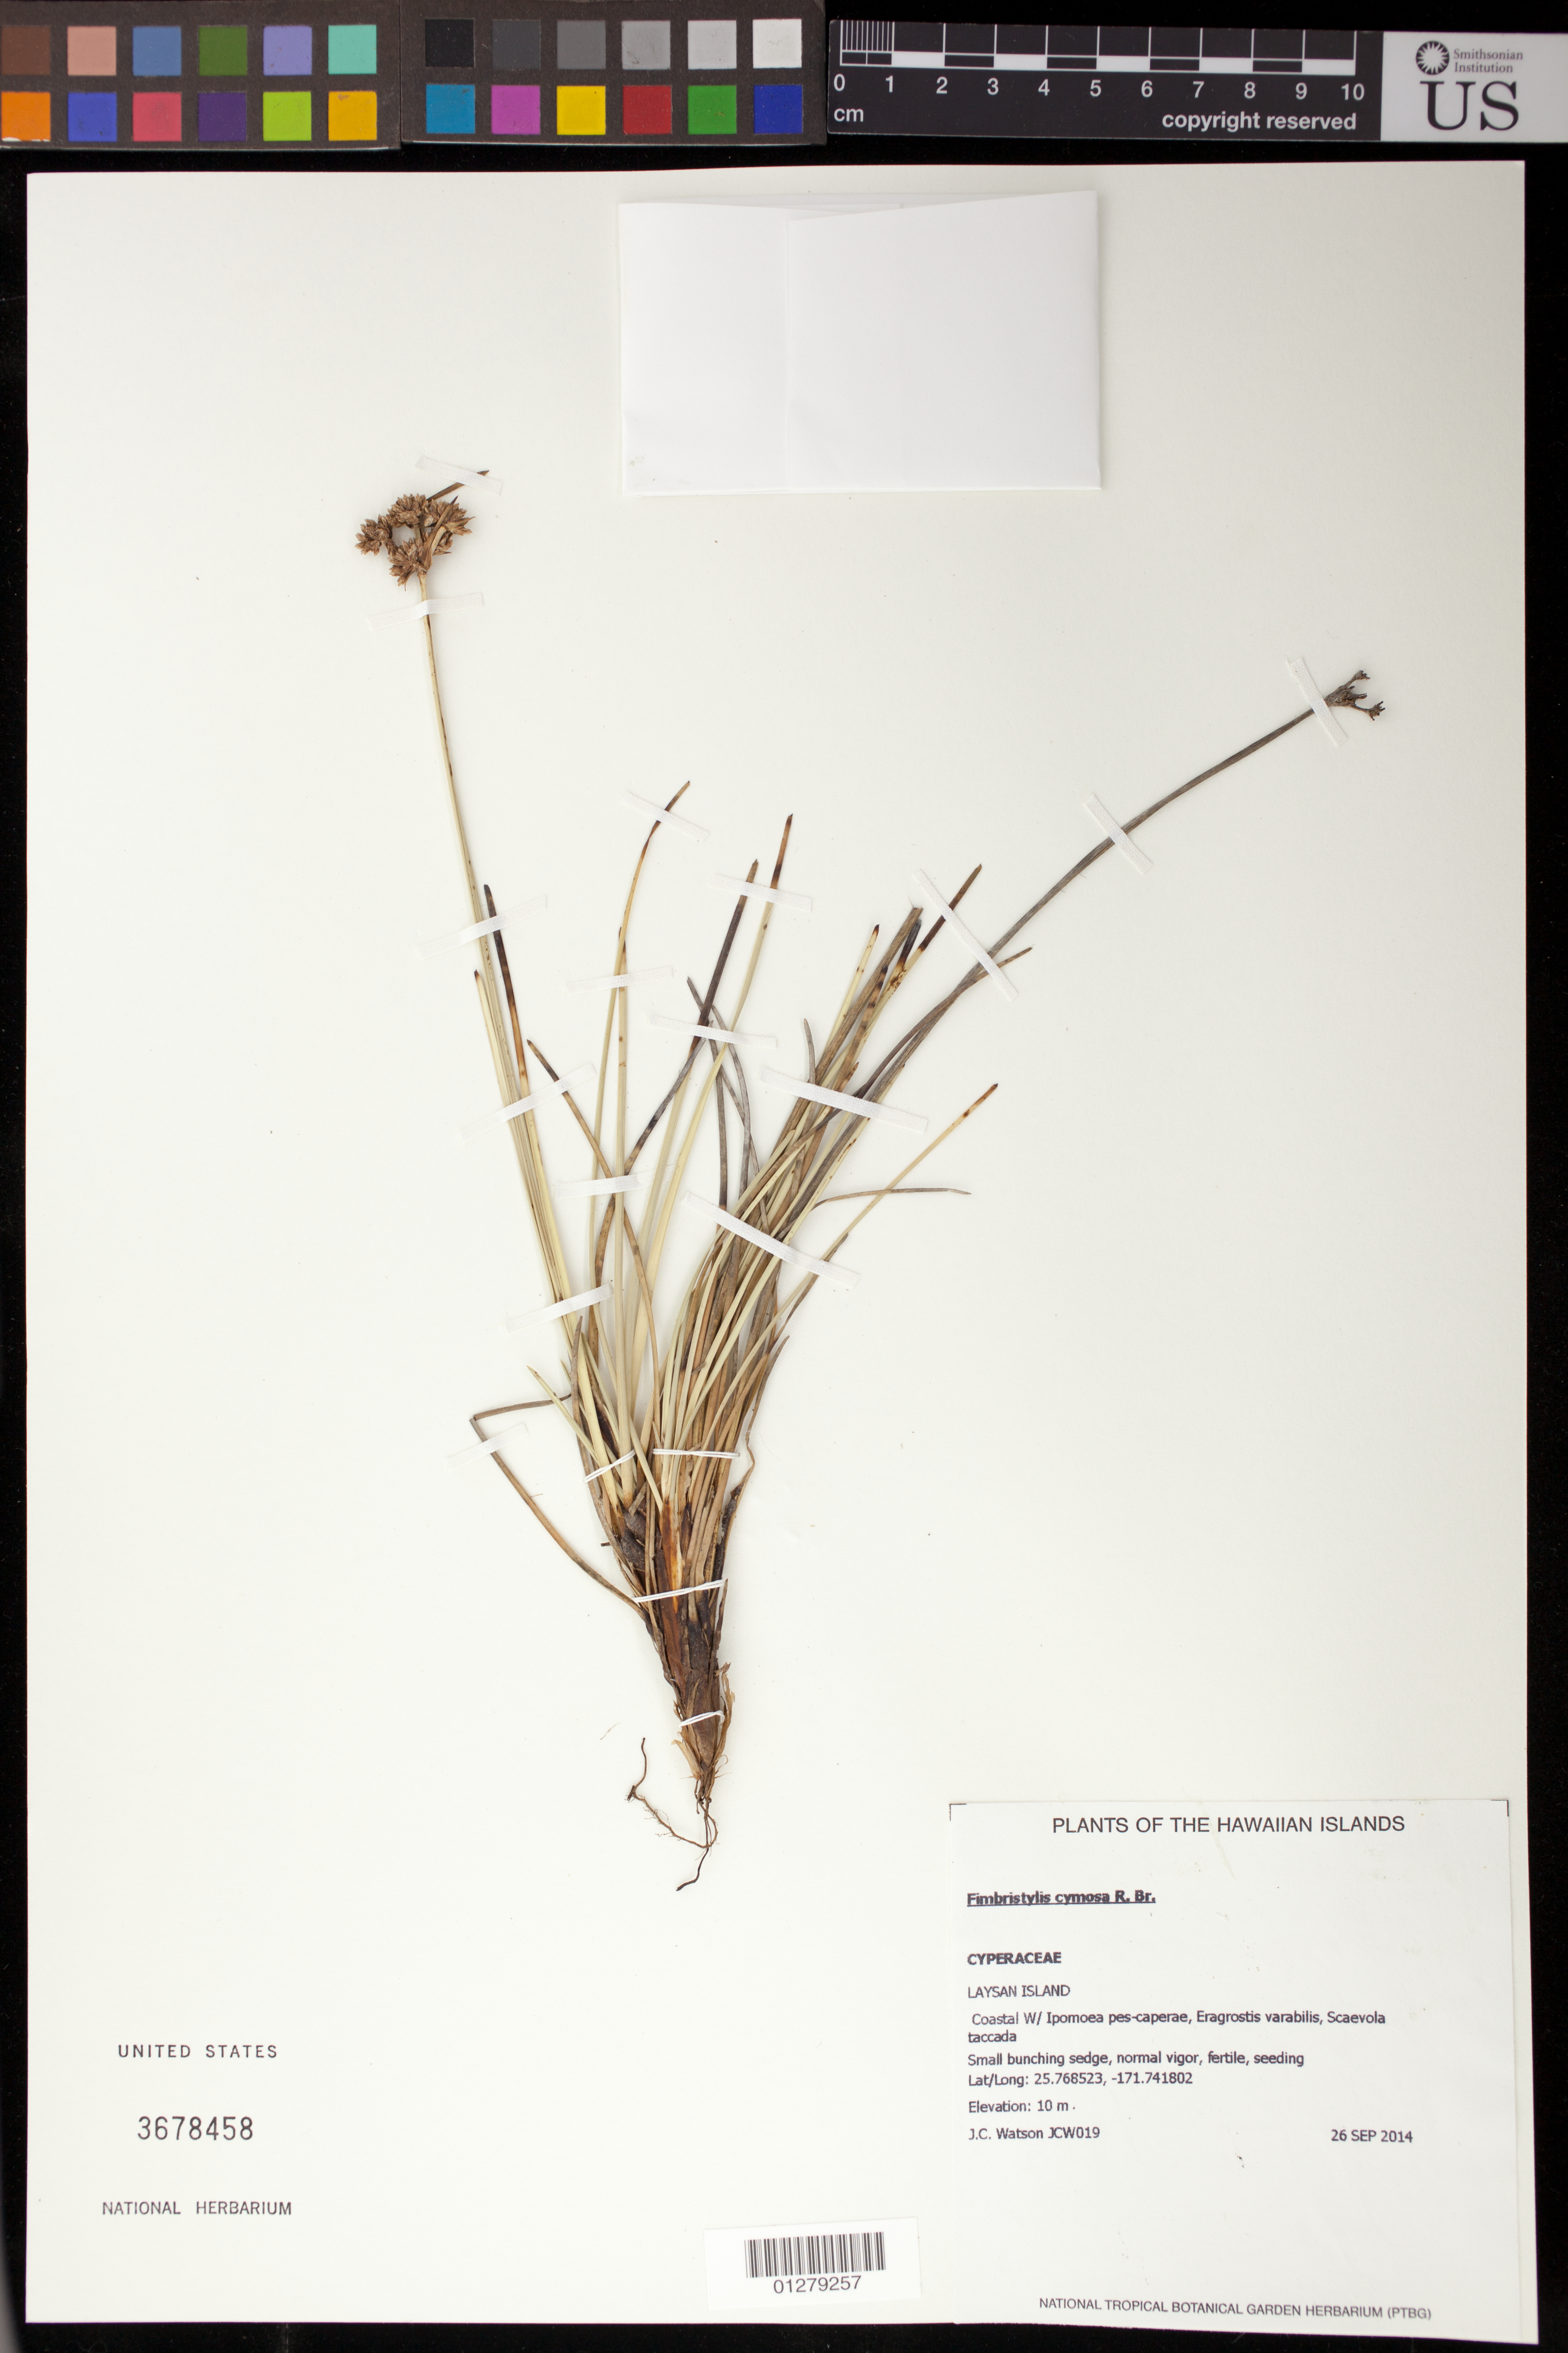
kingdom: Plantae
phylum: Tracheophyta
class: Liliopsida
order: Poales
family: Cyperaceae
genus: Fimbristylis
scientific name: Fimbristylis cymosa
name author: R. Br.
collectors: J. Watson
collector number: JCW019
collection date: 2014-09-26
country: United States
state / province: Hawaii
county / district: Honolulu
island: Laysan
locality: Coastal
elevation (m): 10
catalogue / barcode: US 3678458